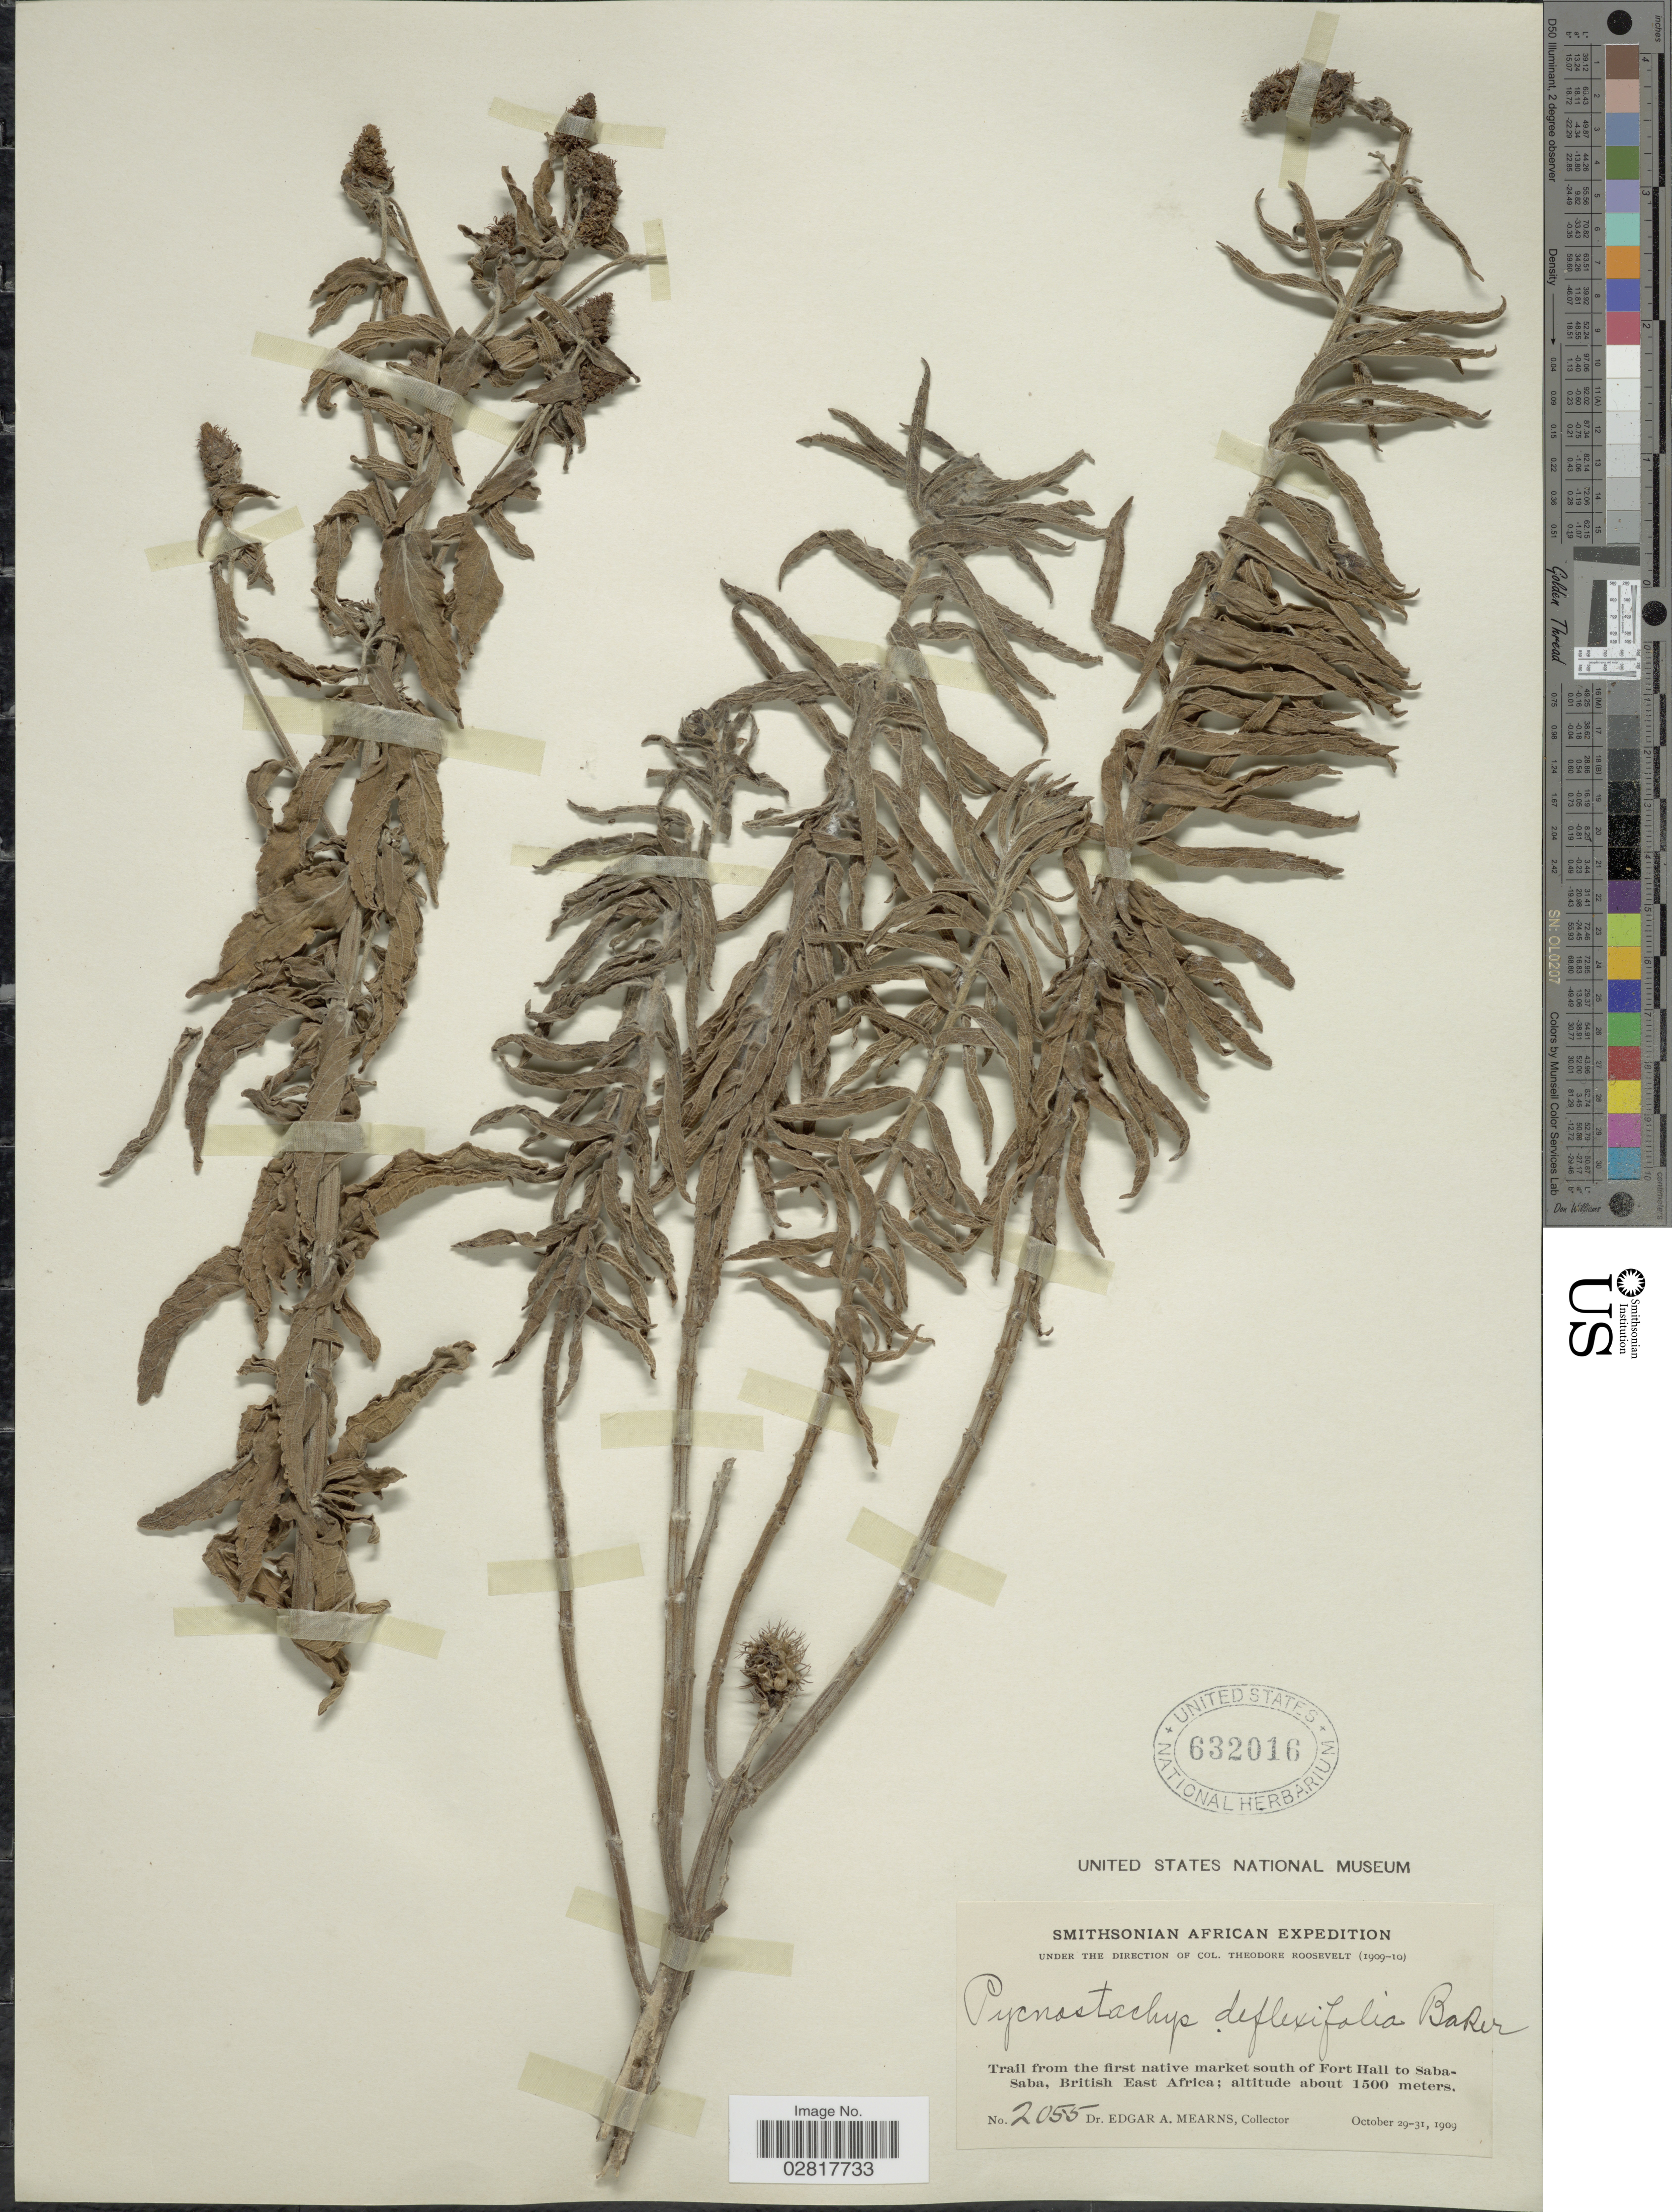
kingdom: Plantae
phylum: Tracheophyta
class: Magnoliopsida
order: Lamiales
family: Lamiaceae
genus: Pycnostachys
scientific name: Pycnostachys deflexifolia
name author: Baker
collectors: E. A. Mearns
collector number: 2055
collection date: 1909-10-29/1909-10-31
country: Kenya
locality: Trail from the first native market south of Fort Hall to Saba-Saba, British East Africa.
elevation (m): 1500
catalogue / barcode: US 632016